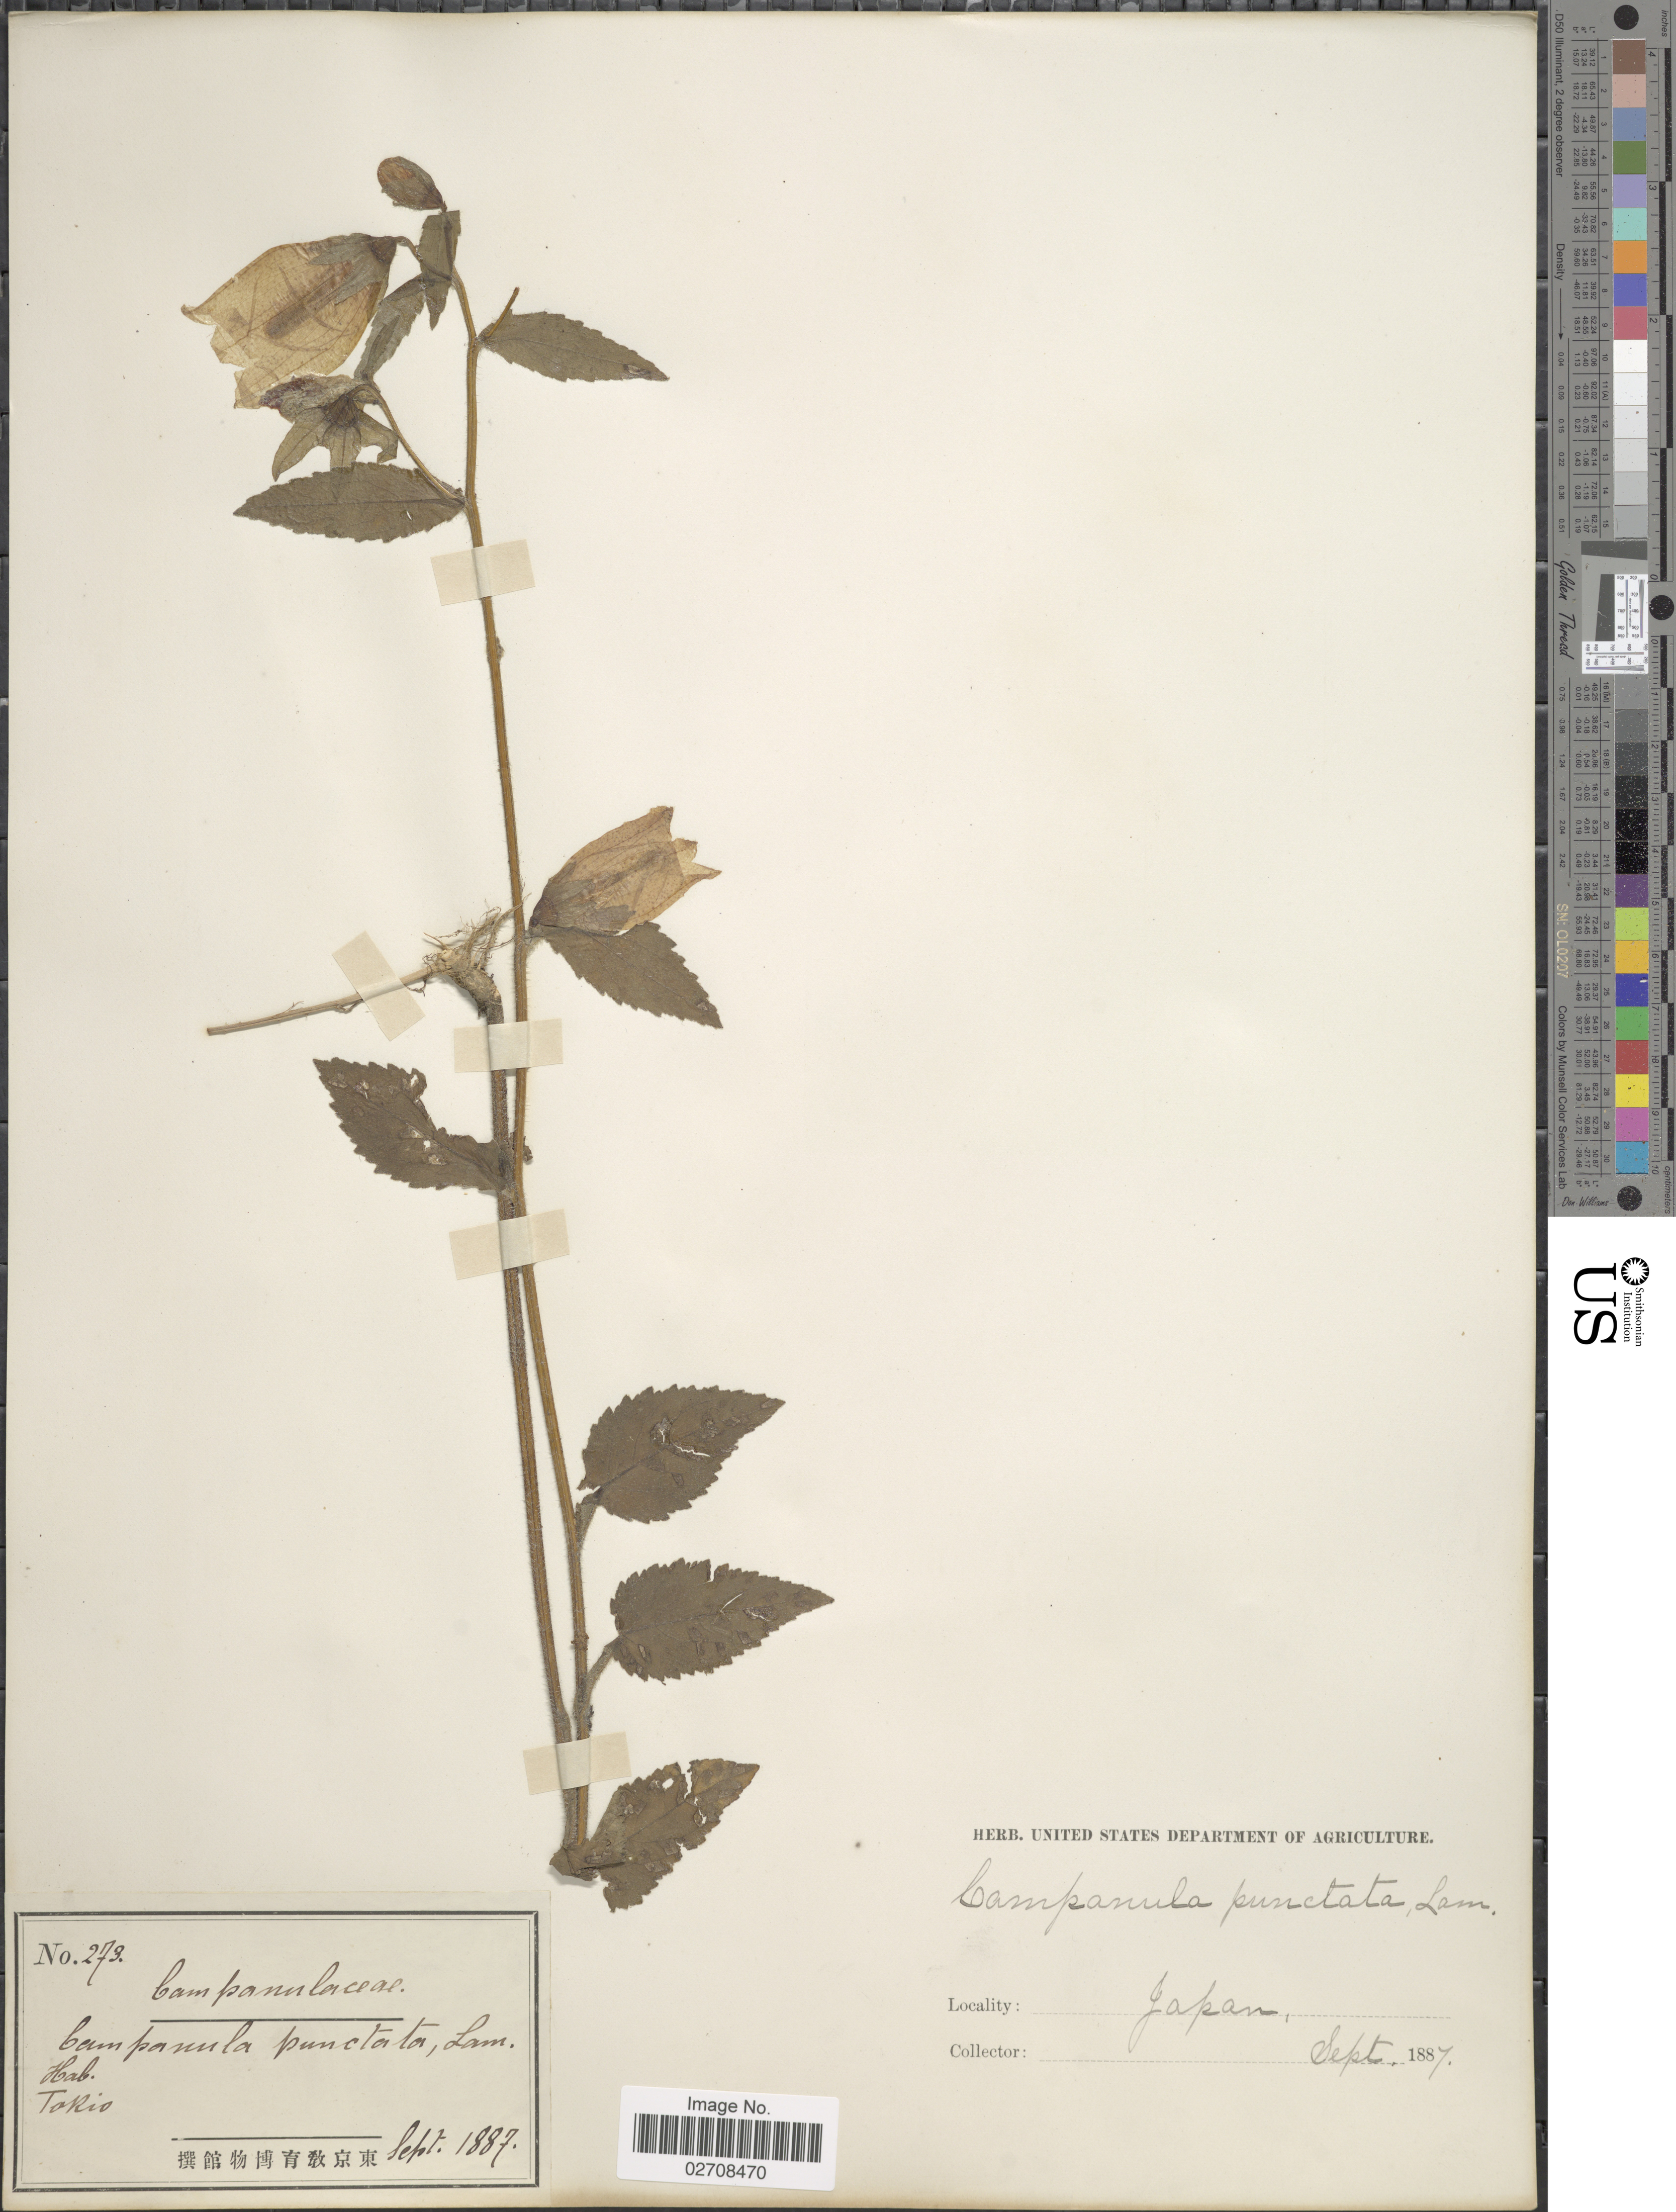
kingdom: Plantae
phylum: Tracheophyta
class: Magnoliopsida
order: Asterales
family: Campanulaceae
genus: Campanula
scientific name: Campanula punctata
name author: Lam.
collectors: ex herb. U. S. Department of Agriculture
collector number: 273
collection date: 1887-09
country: Japan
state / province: Tokyo, Federal City of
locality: Tokio